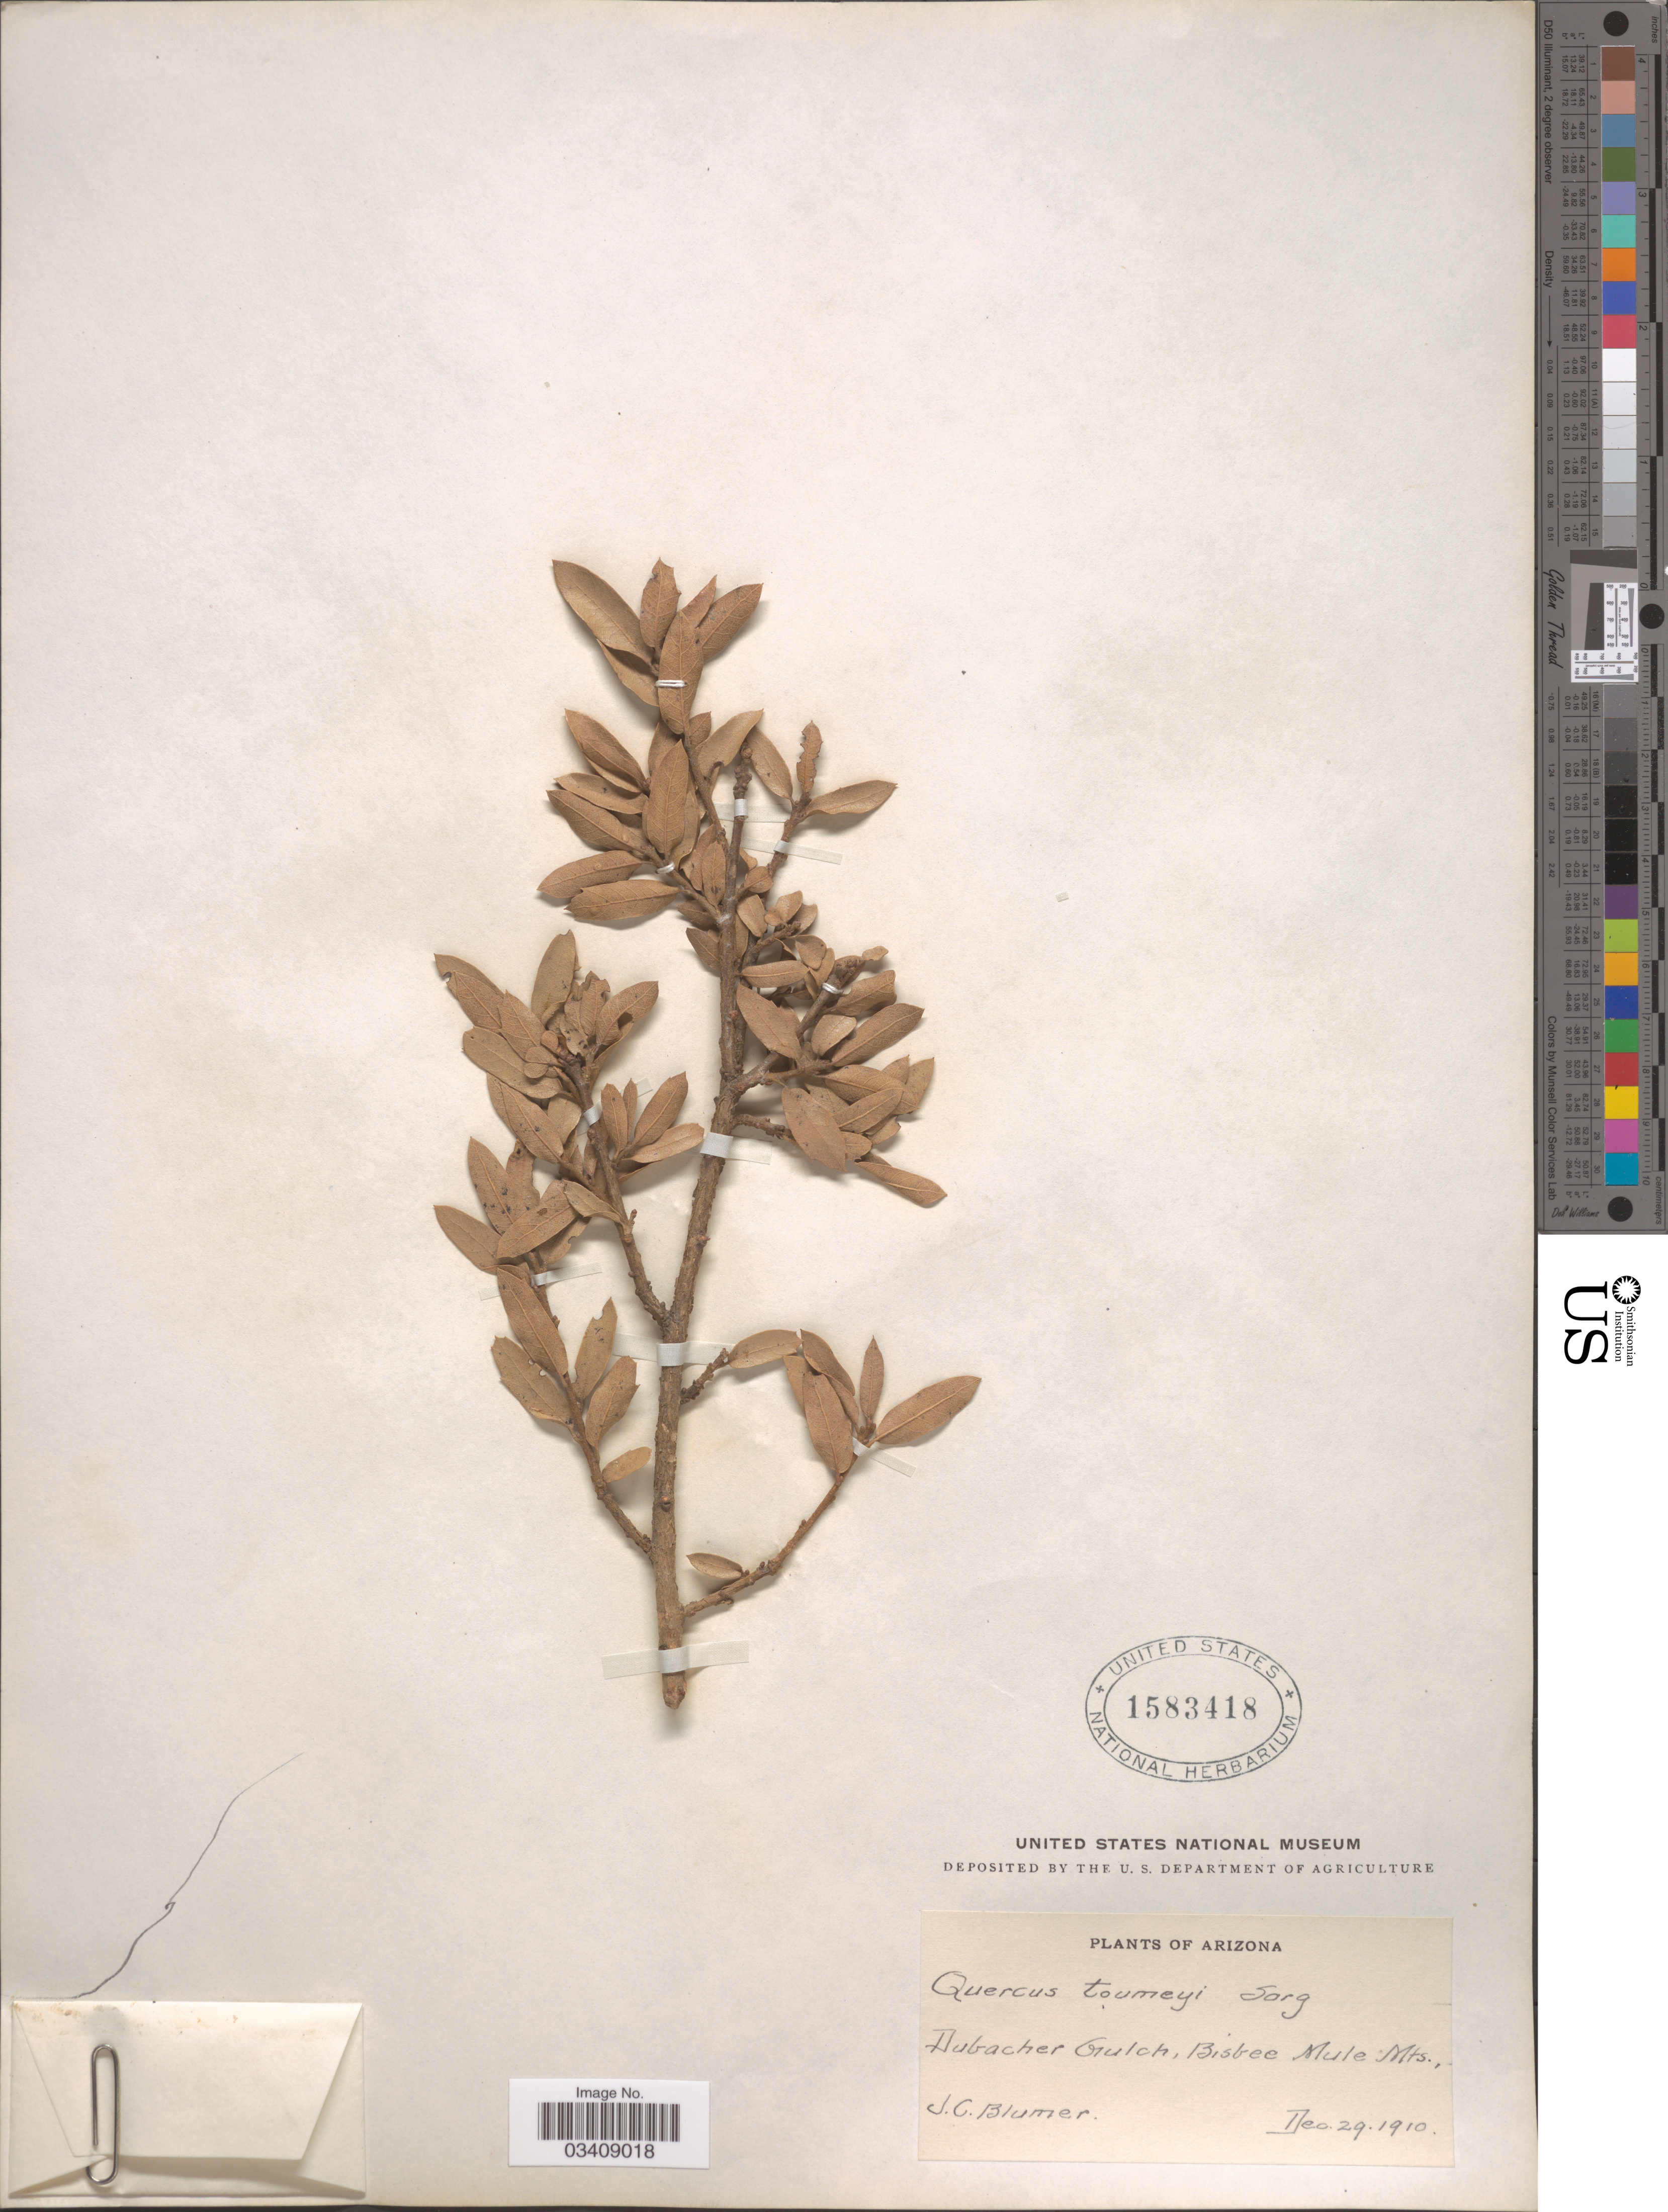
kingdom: Plantae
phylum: Tracheophyta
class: Magnoliopsida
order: Fagales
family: Fagaceae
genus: Quercus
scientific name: Quercus toumeyi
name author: Sarg.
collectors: J. C. Blumer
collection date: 1910-12-29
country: United States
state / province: Arizona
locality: Dubacher Gulch, Bisbee Mule Mts.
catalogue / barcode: US 1583418